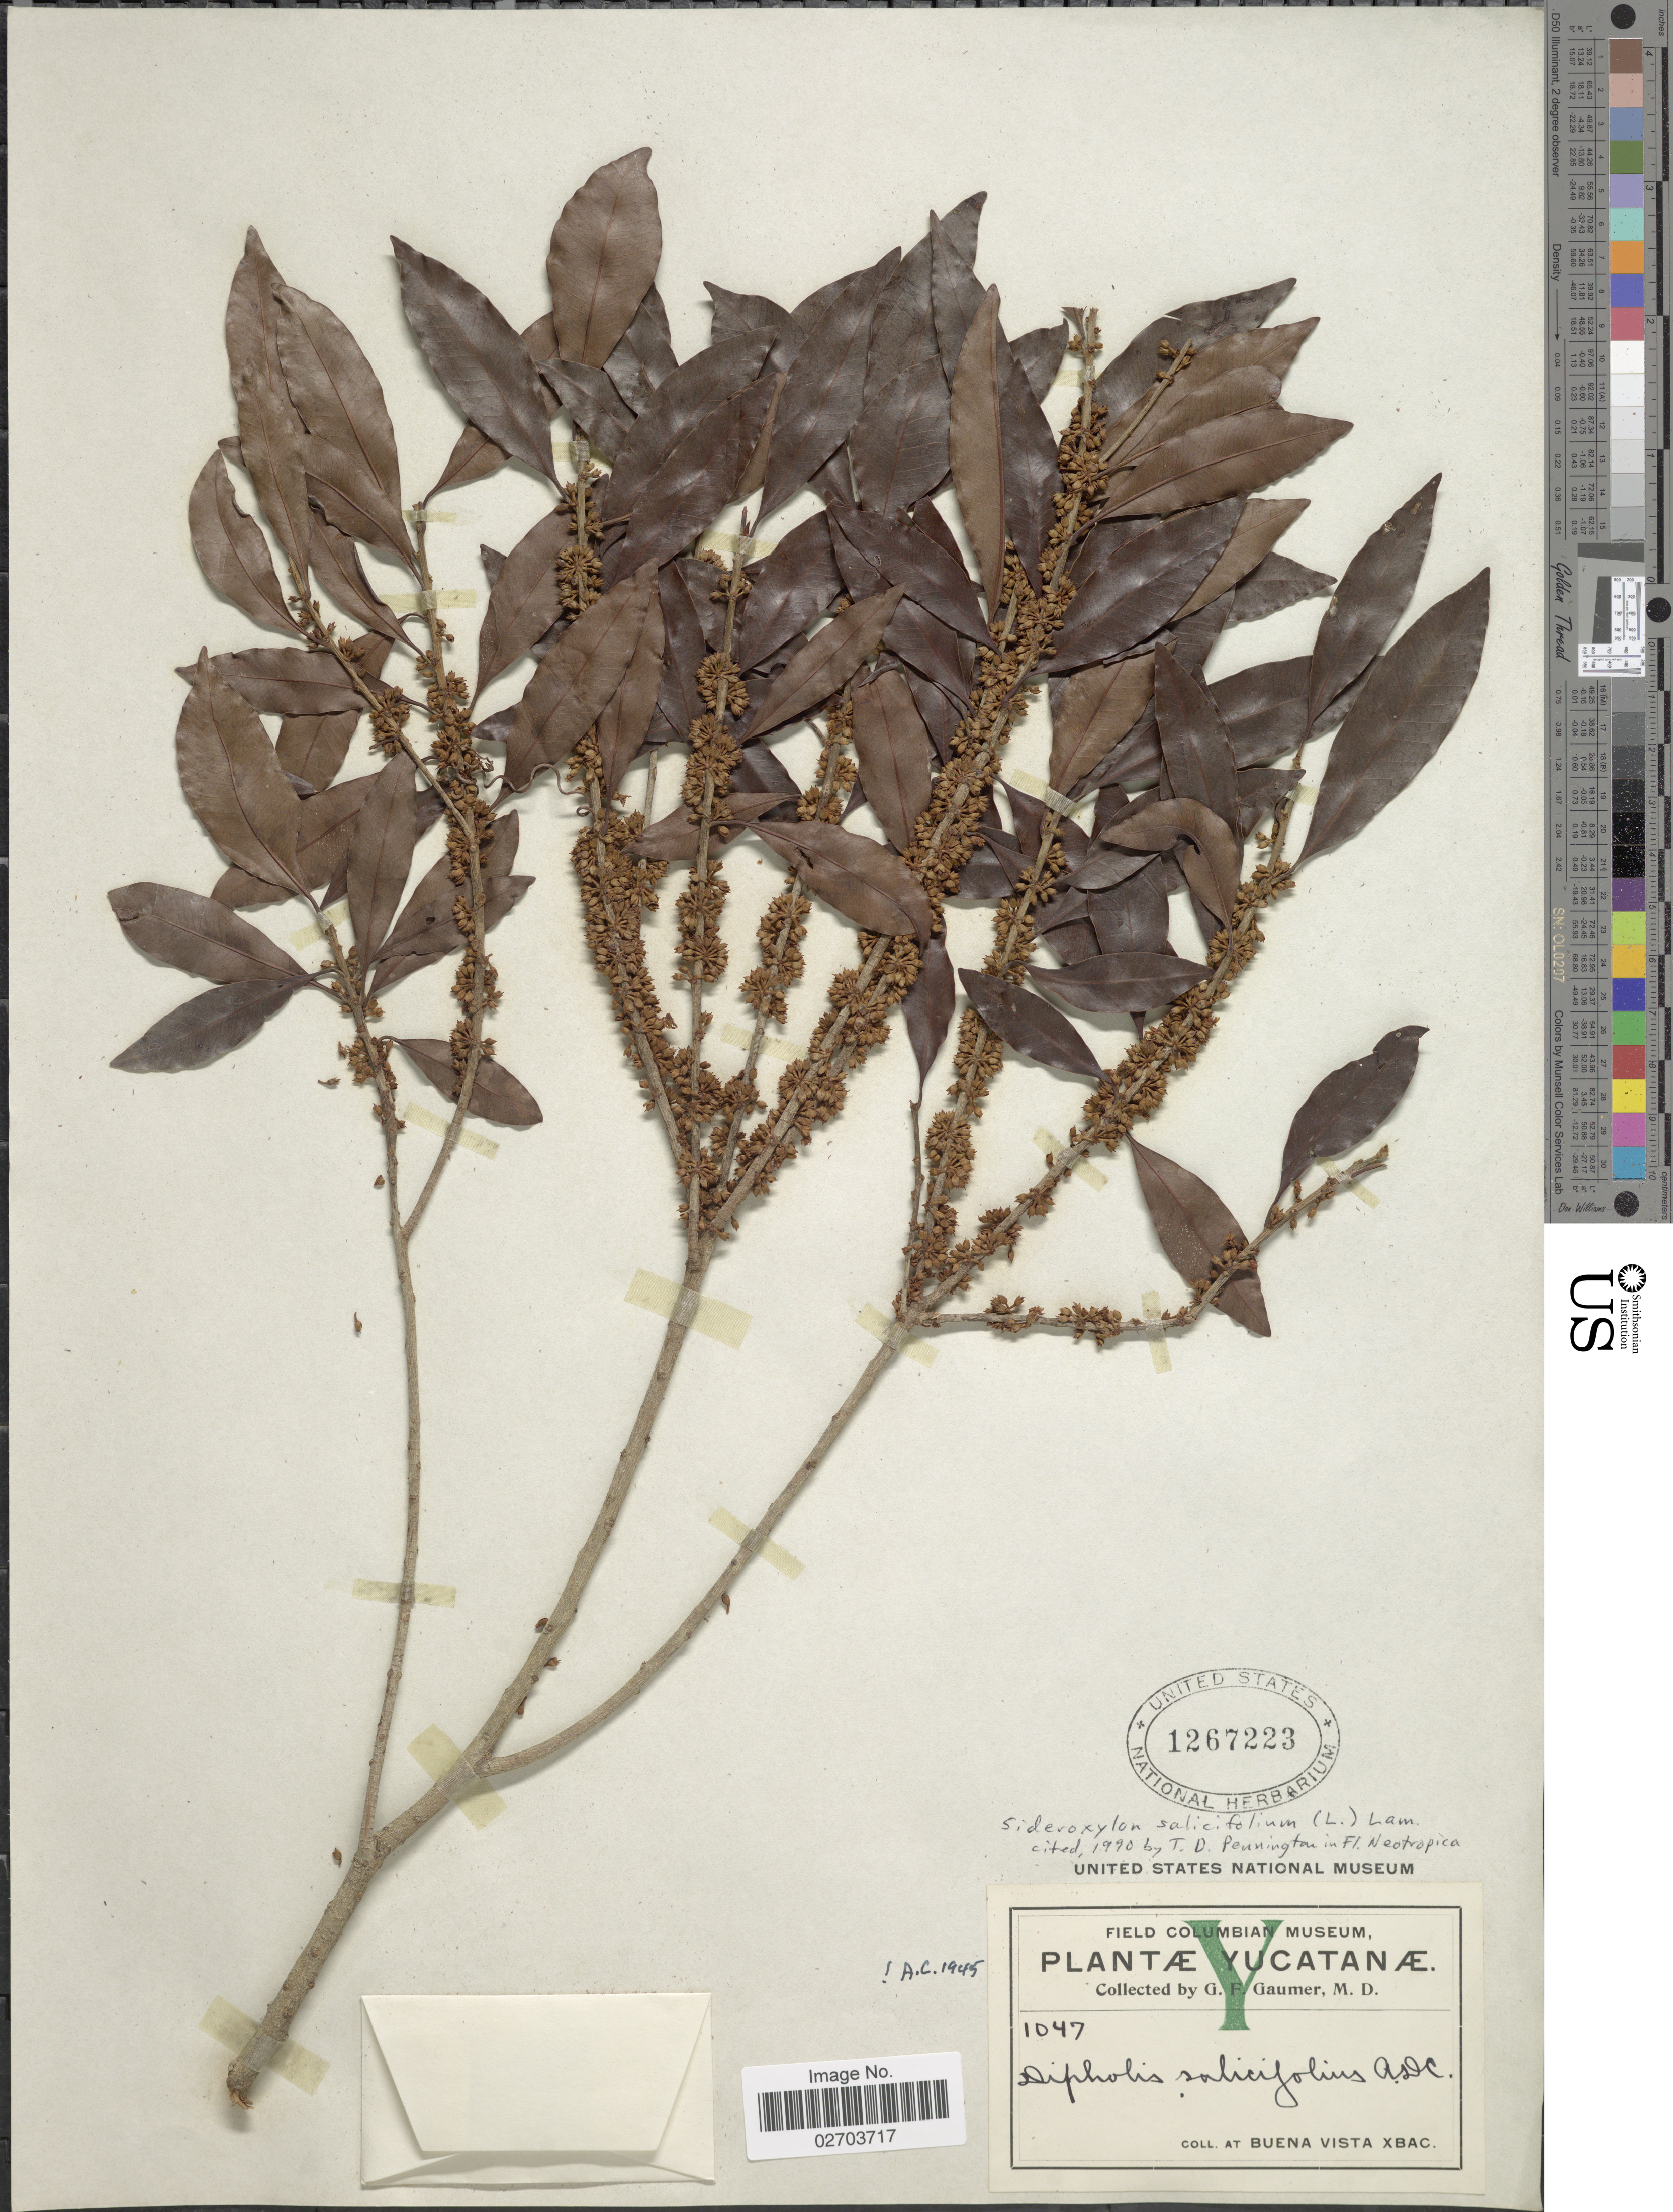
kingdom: Plantae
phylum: Tracheophyta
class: Magnoliopsida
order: Ericales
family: Sapotaceae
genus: Sideroxylon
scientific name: Sideroxylon salicifolium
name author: (L.) Lam.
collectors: G. F. Gaumer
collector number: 1047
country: Mexico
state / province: Yucatán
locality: Yucatanae, at Buena Vista XBac.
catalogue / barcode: US 1267223